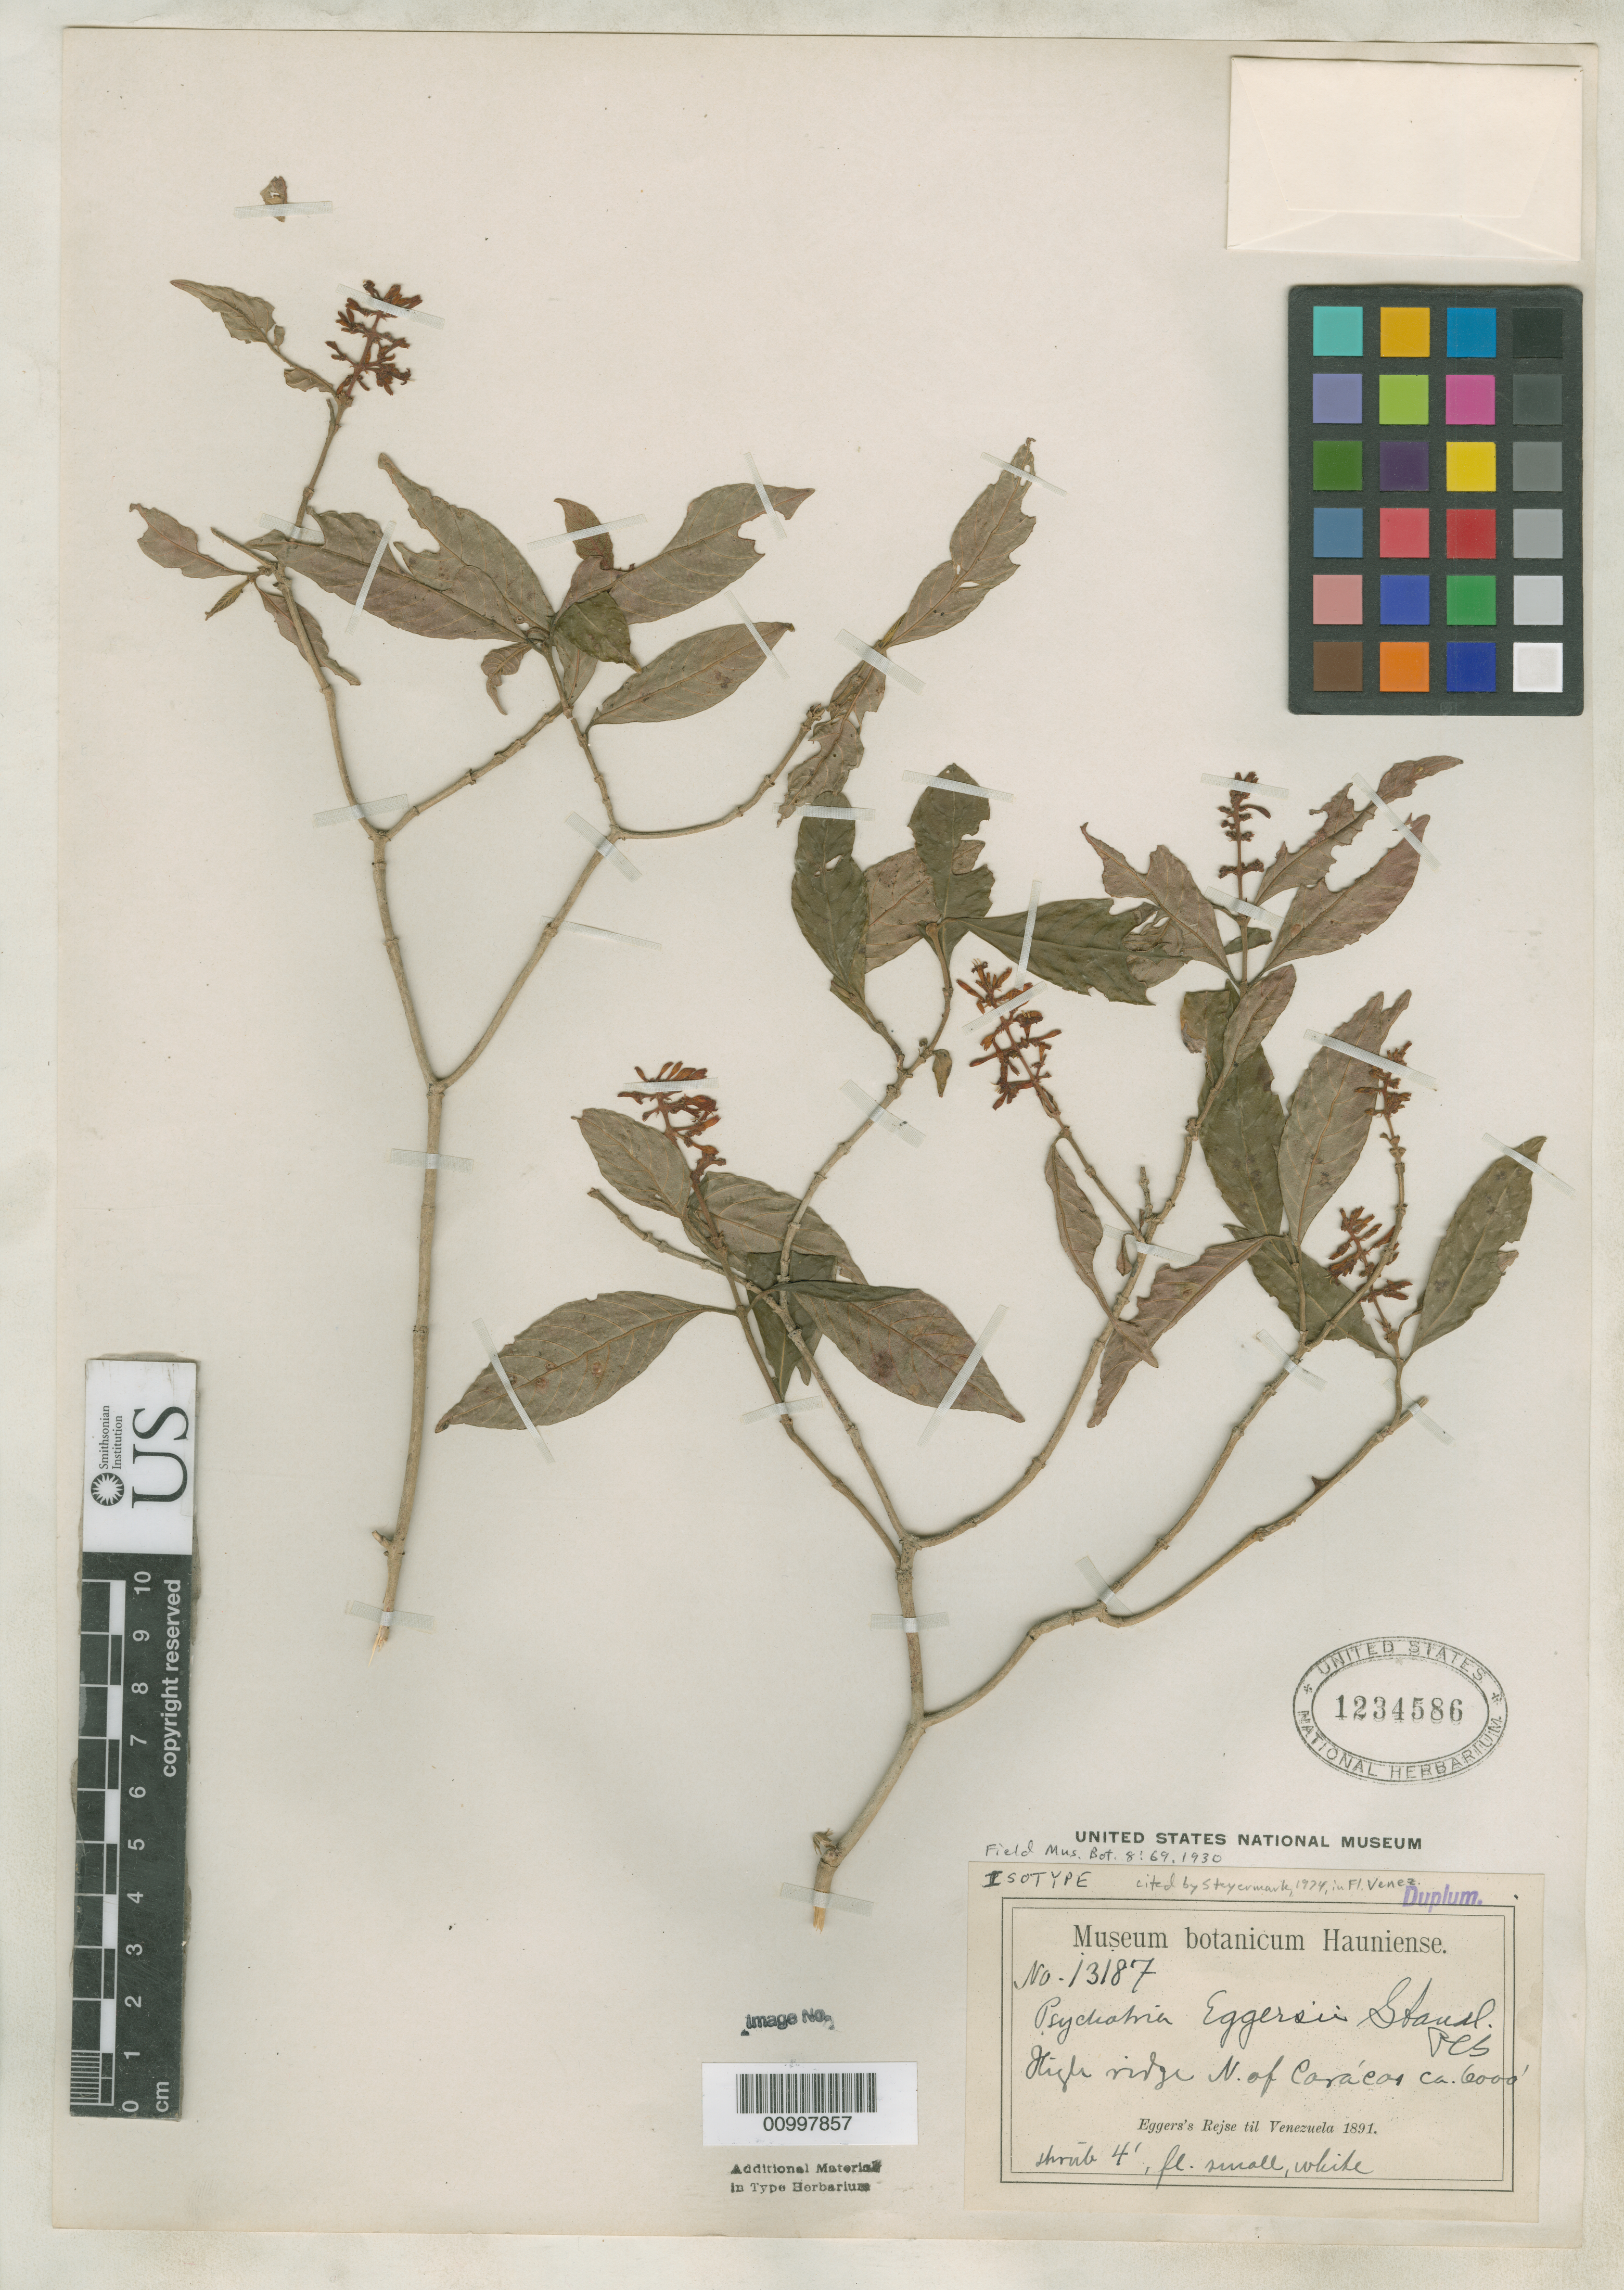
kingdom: Plantae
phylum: Tracheophyta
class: Magnoliopsida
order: Gentianales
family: Rubiaceae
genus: Psychotria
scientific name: Psychotria eggersii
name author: Standl.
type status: Isotype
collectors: H. F. A. von Eggers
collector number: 13187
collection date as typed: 1891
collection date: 1891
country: Venezuela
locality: High ridge N. of Caracas.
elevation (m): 1829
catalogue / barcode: US 1234586